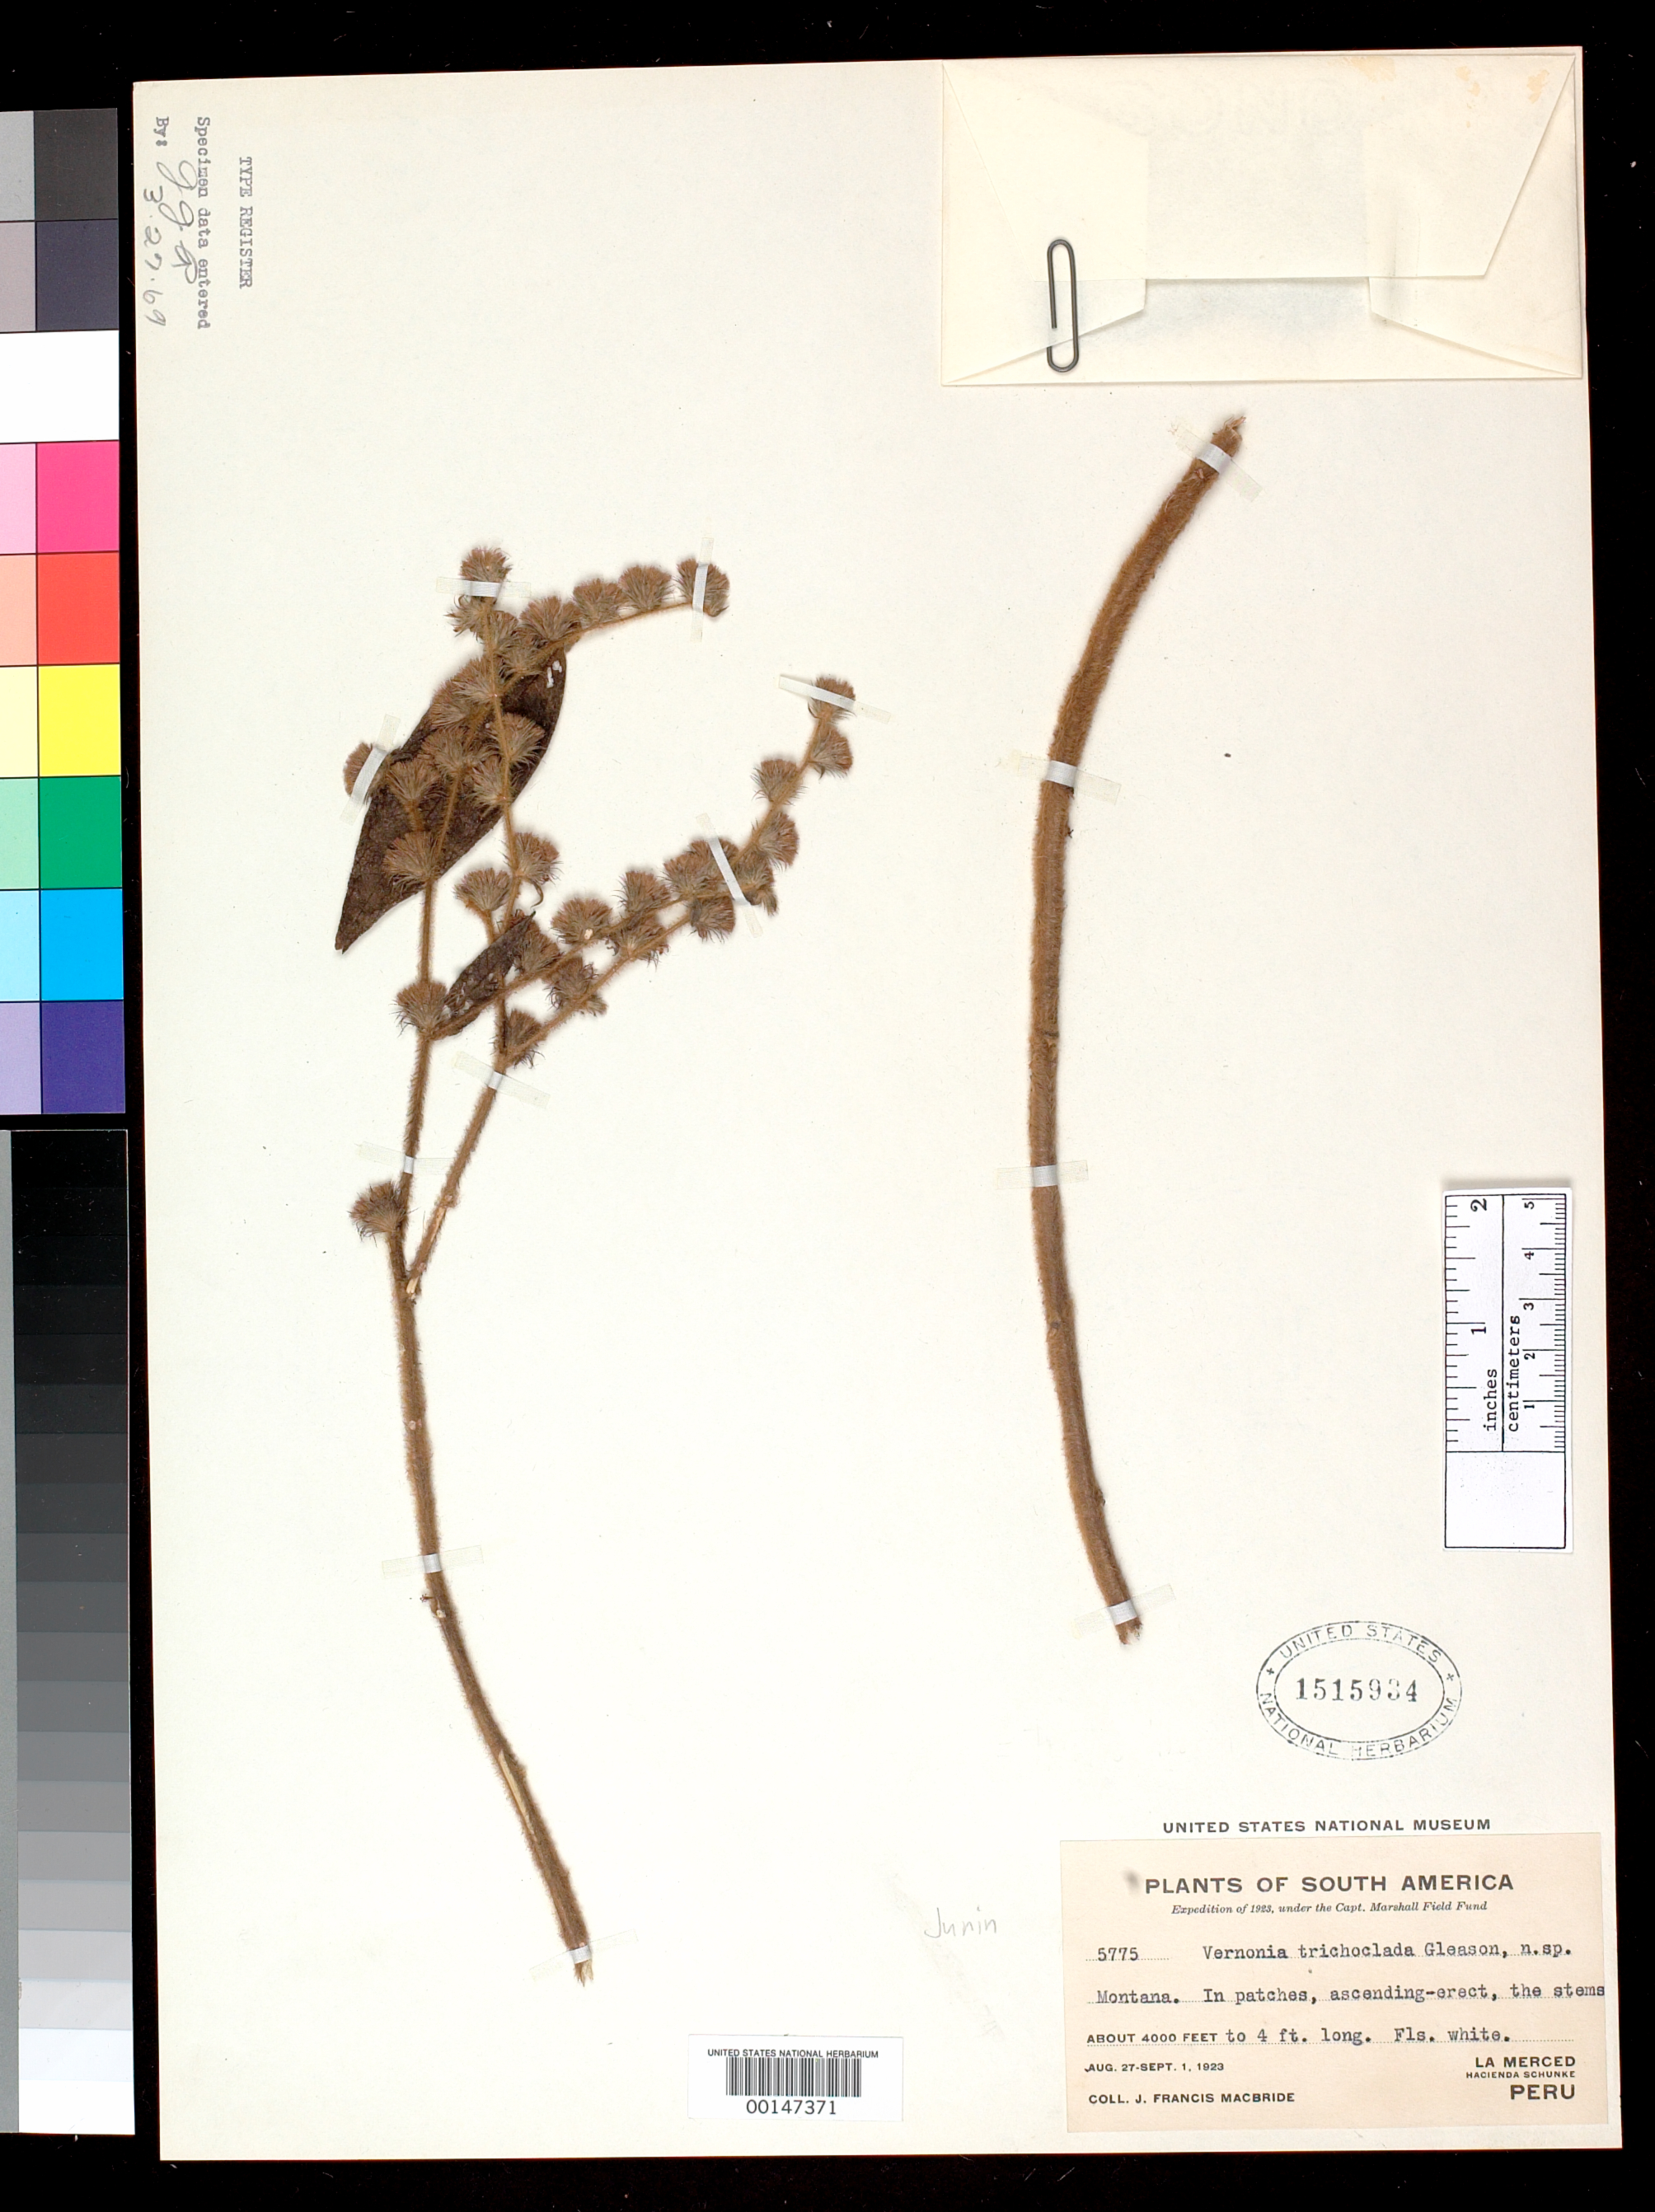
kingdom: Plantae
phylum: Tracheophyta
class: Magnoliopsida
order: Asterales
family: Asteraceae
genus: Vernonia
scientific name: Vernonia trichoclada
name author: Gleason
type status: Isotype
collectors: J. F. Macbride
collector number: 5775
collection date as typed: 27 Aug 1923 to 01 Sep 1923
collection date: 1923-08-27/1923-09-01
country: Peru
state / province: Junín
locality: La Merced, Hacienda Schunke.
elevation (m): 1219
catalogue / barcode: US 1515934